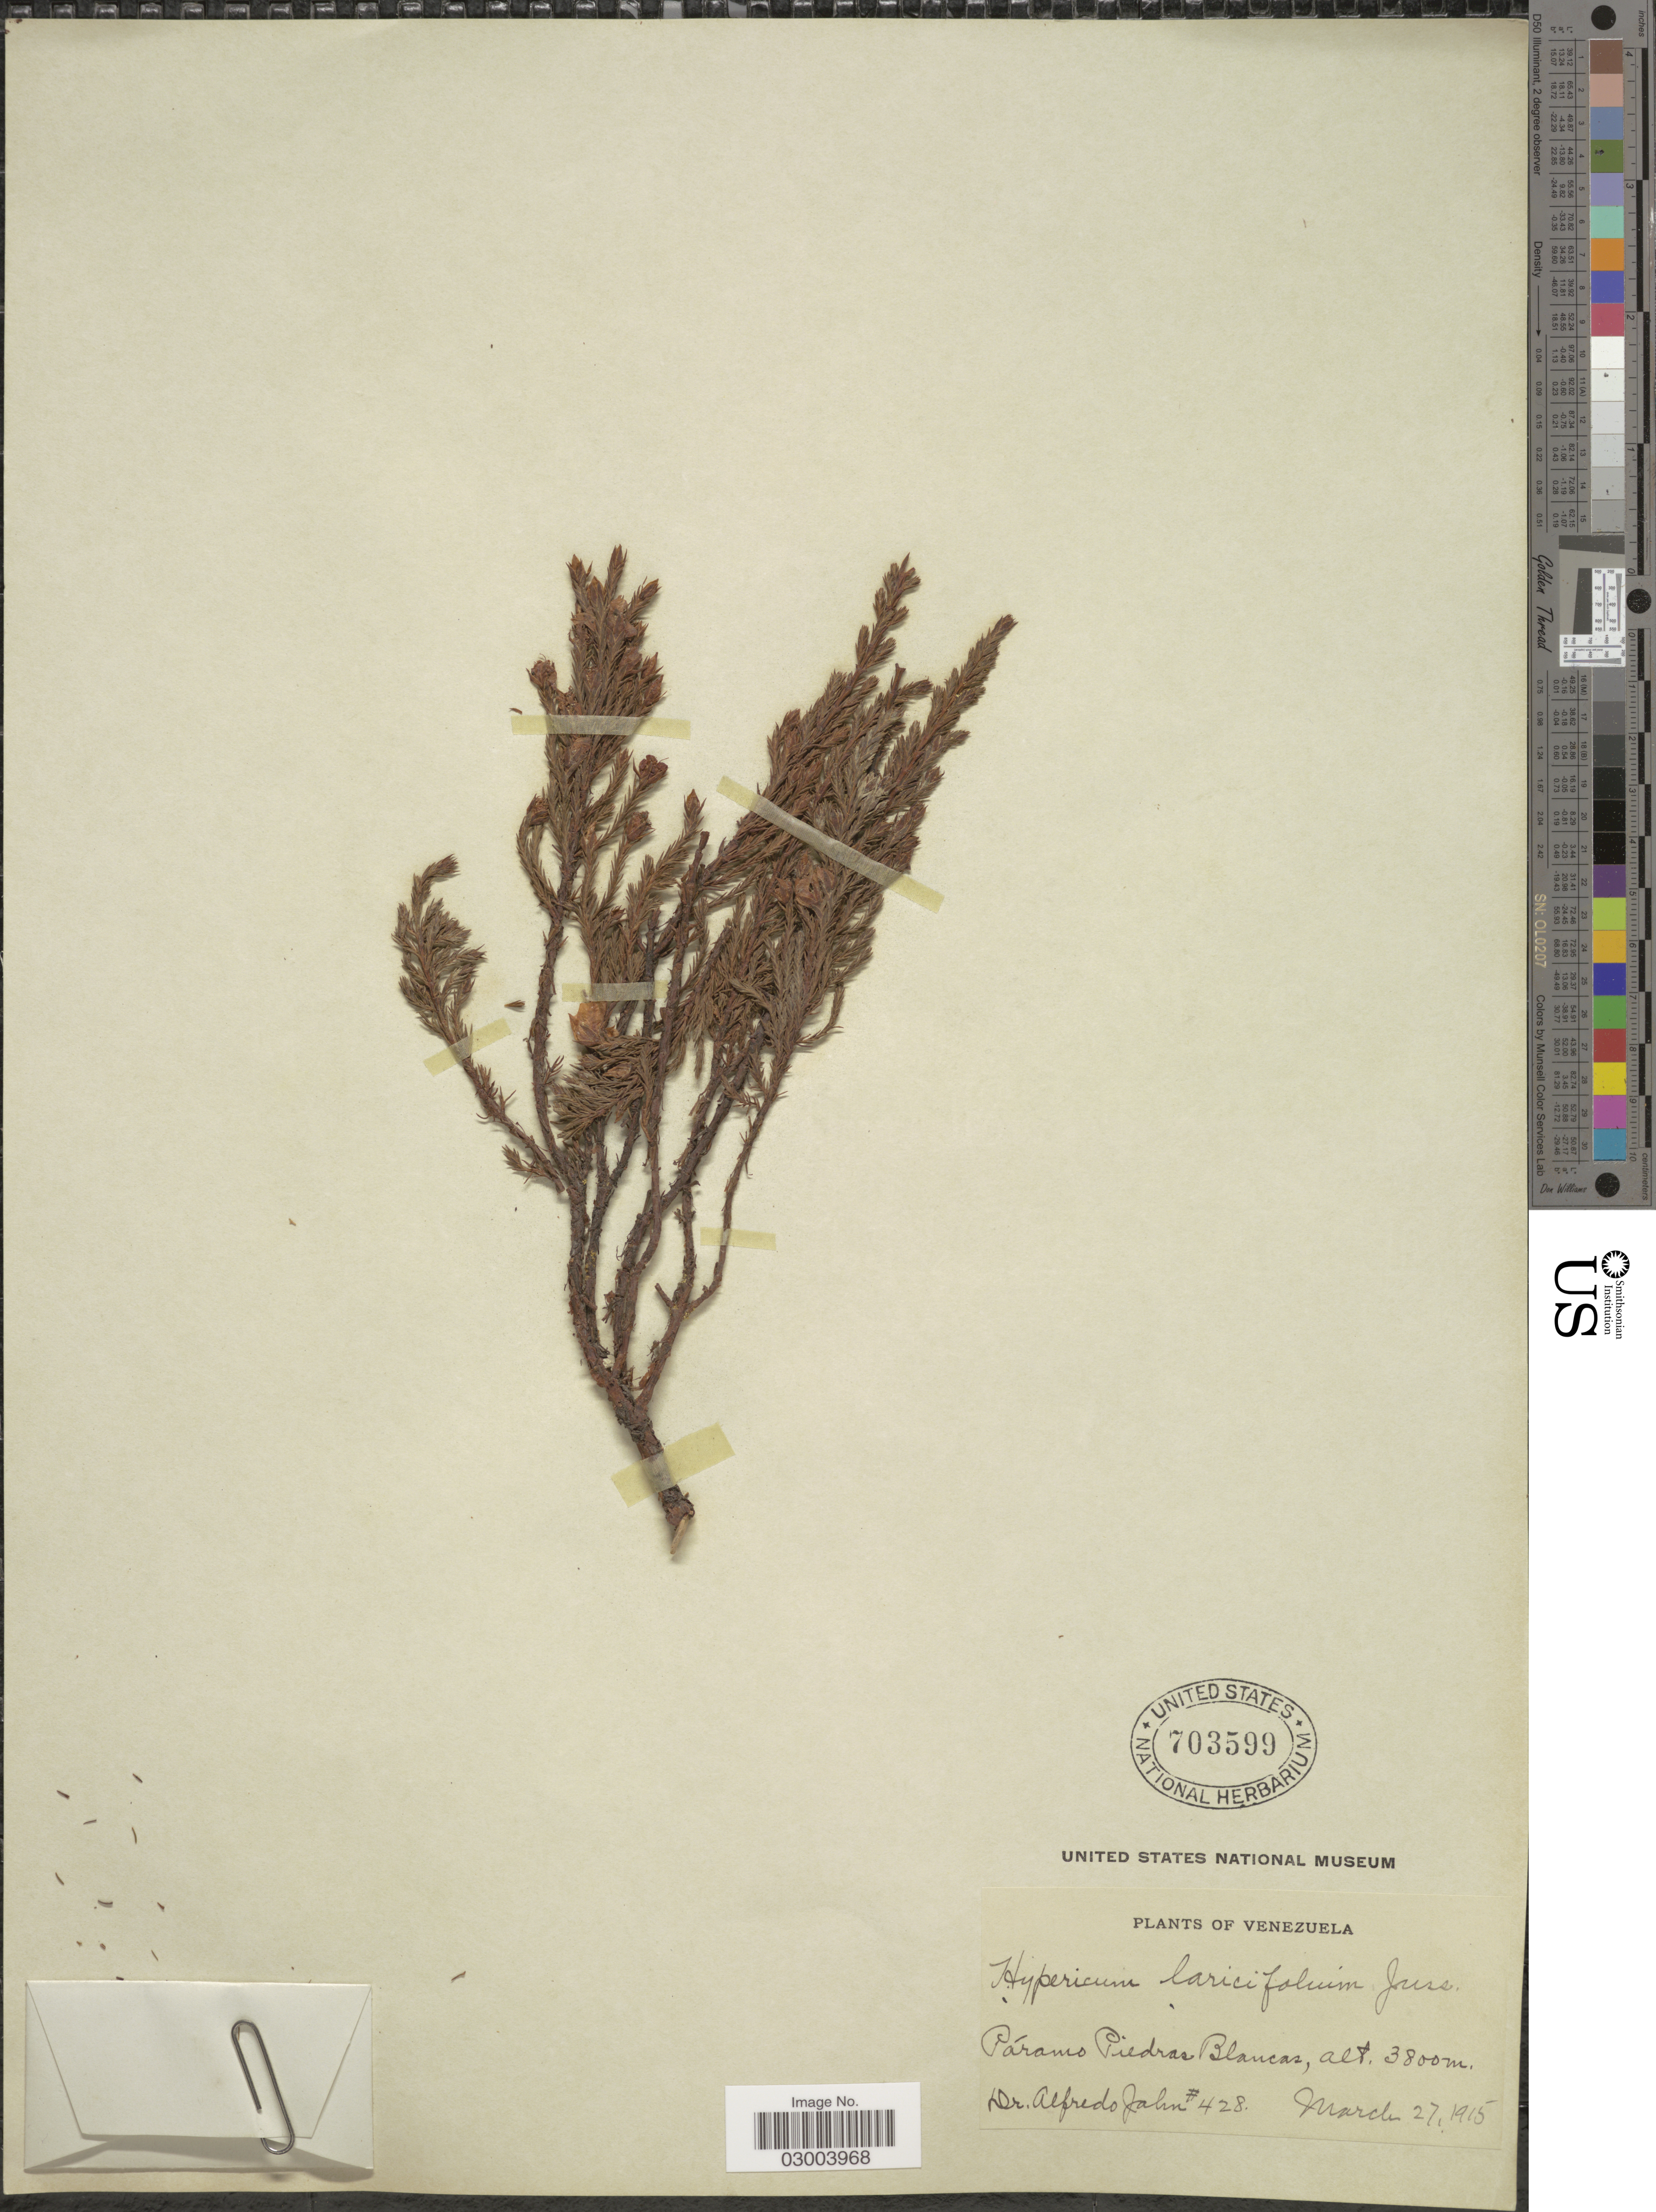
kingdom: Plantae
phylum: Tracheophyta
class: Magnoliopsida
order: Malpighiales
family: Hypericaceae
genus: Hypericum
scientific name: Hypericum laricifolium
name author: Juss.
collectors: A. Jahn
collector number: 428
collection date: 1915-03-27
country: Venezuela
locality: Páramo Piedras Blancas.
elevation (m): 3800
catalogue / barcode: US 703599